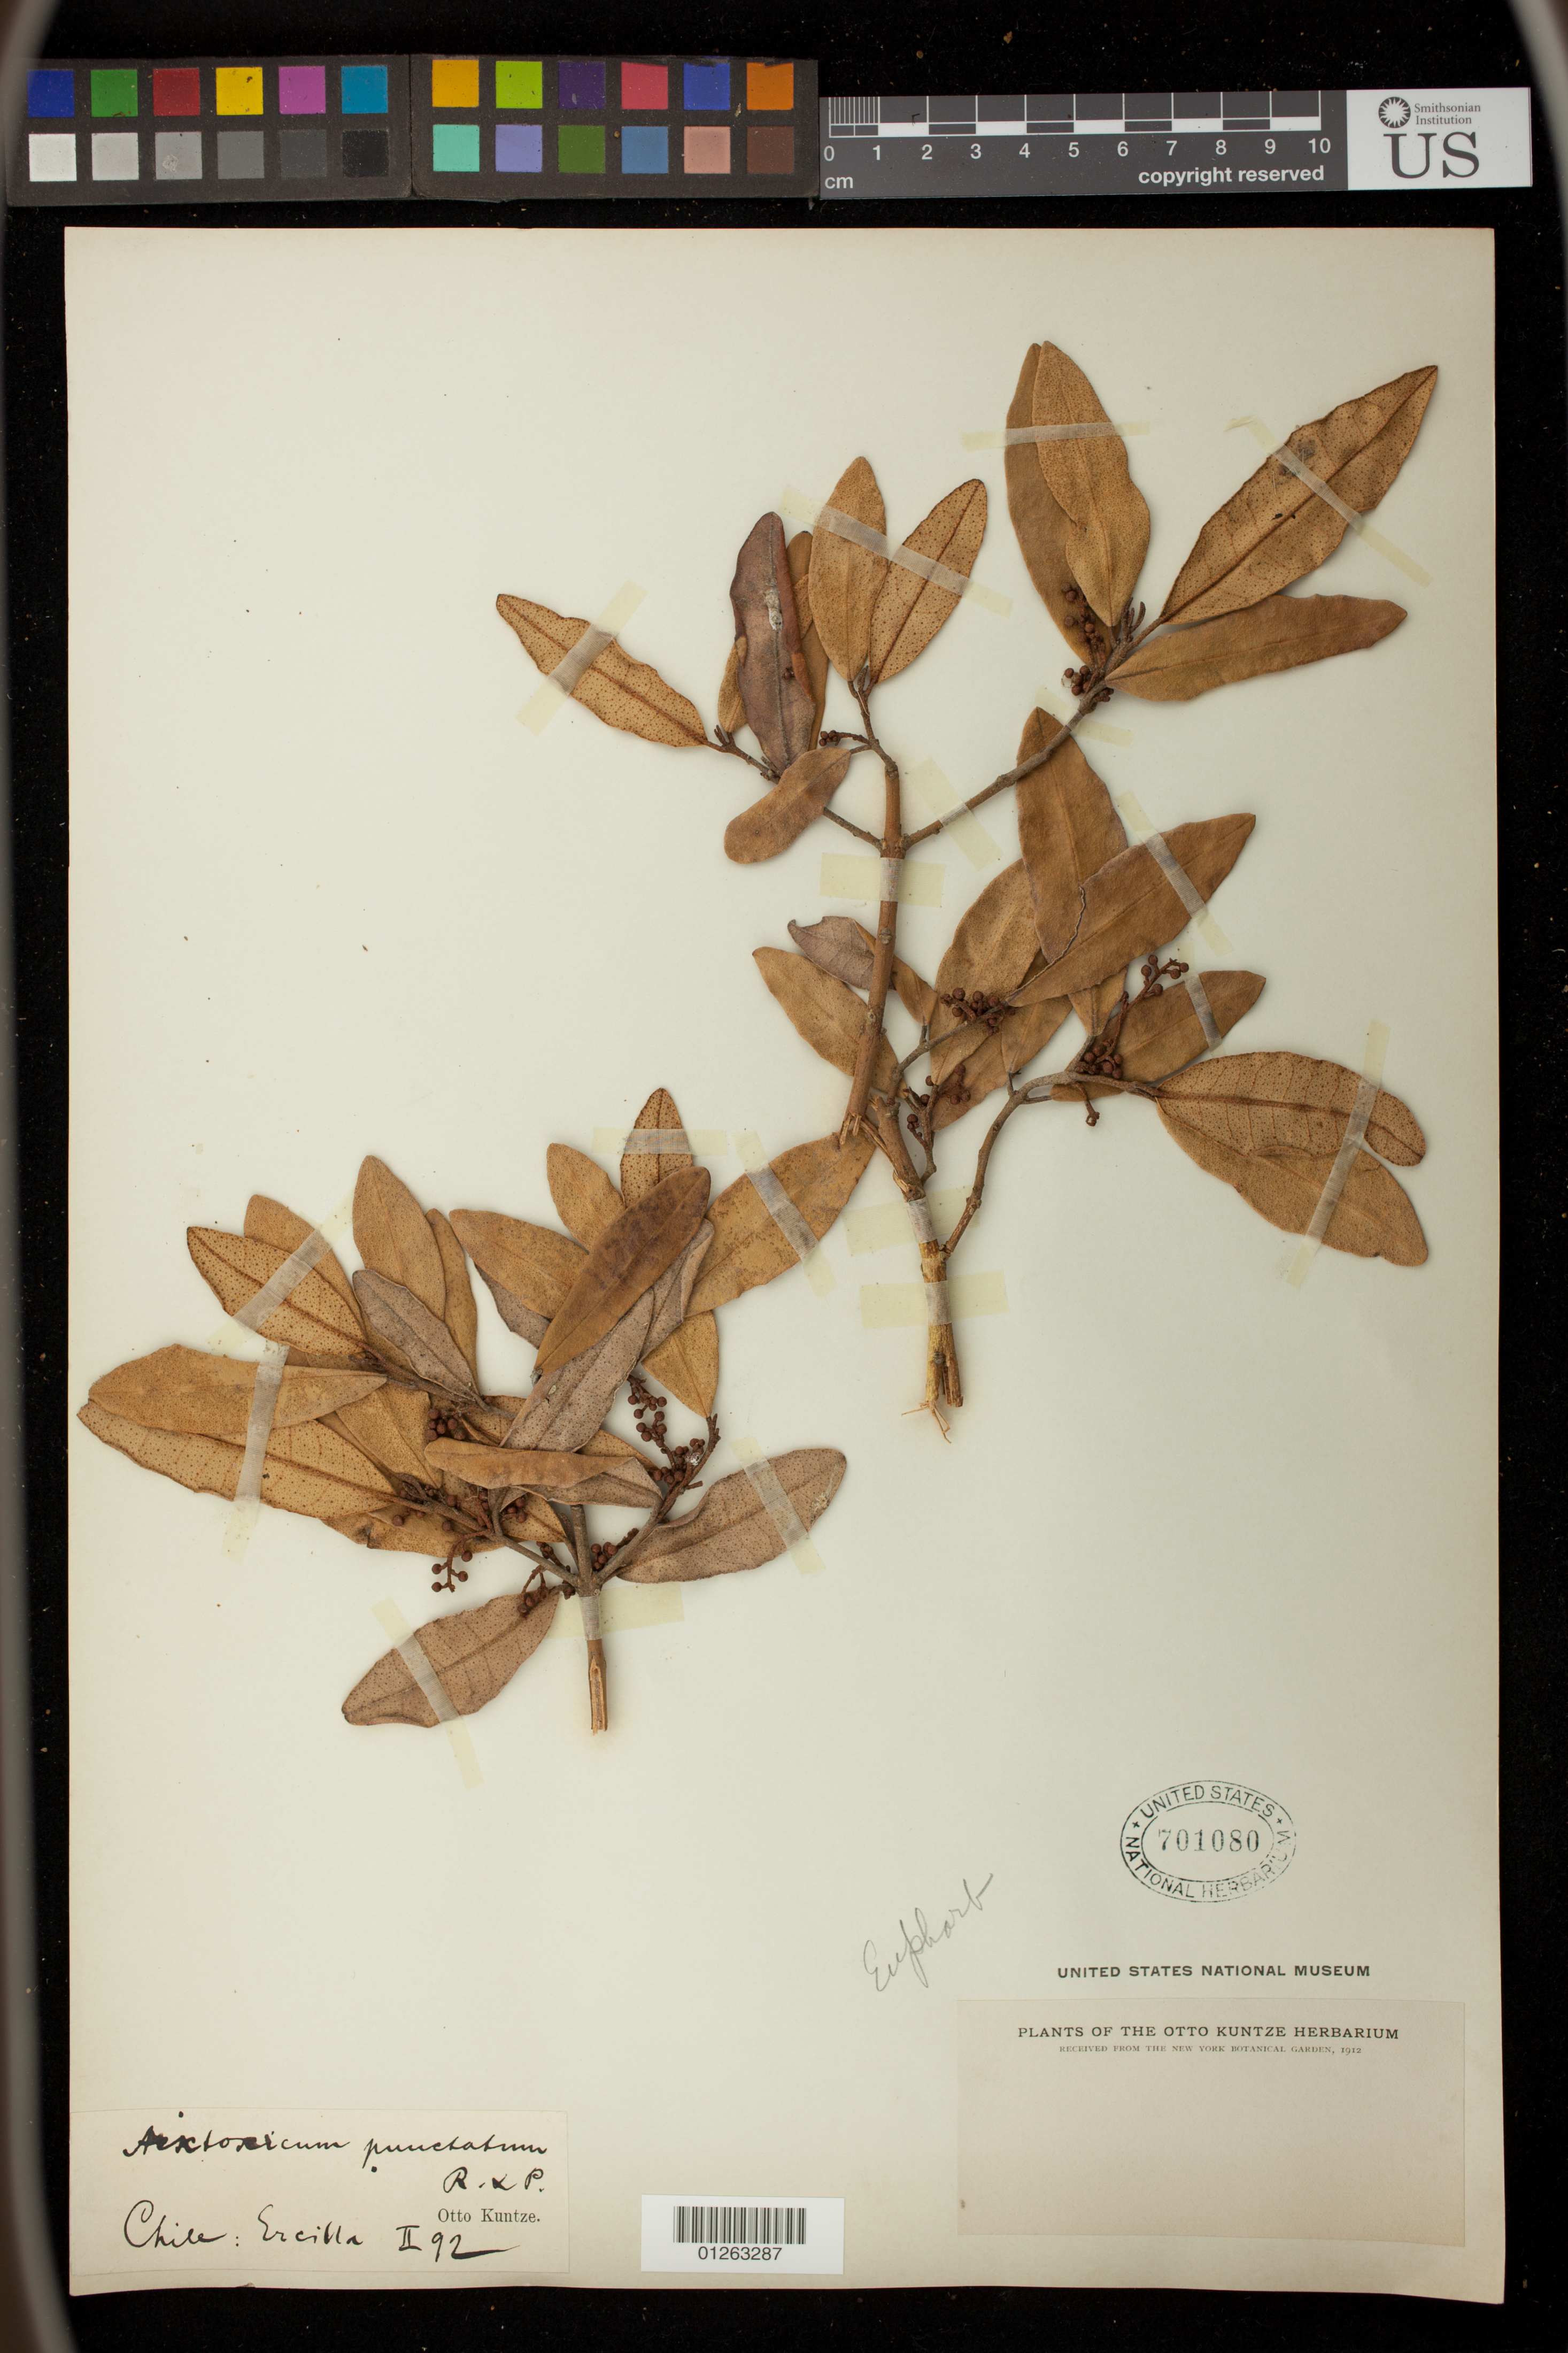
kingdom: Plantae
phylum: Tracheophyta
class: Magnoliopsida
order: Berberidopsidales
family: Aextoxicaceae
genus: Aextoxicon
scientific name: Aextoxicon punctatum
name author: Ruiz & Pav.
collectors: C.E.O. Kuntze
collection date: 1892-02-01/1892-02-28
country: Chile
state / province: Araucanía (IX)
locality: Ercilla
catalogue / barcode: US 701080